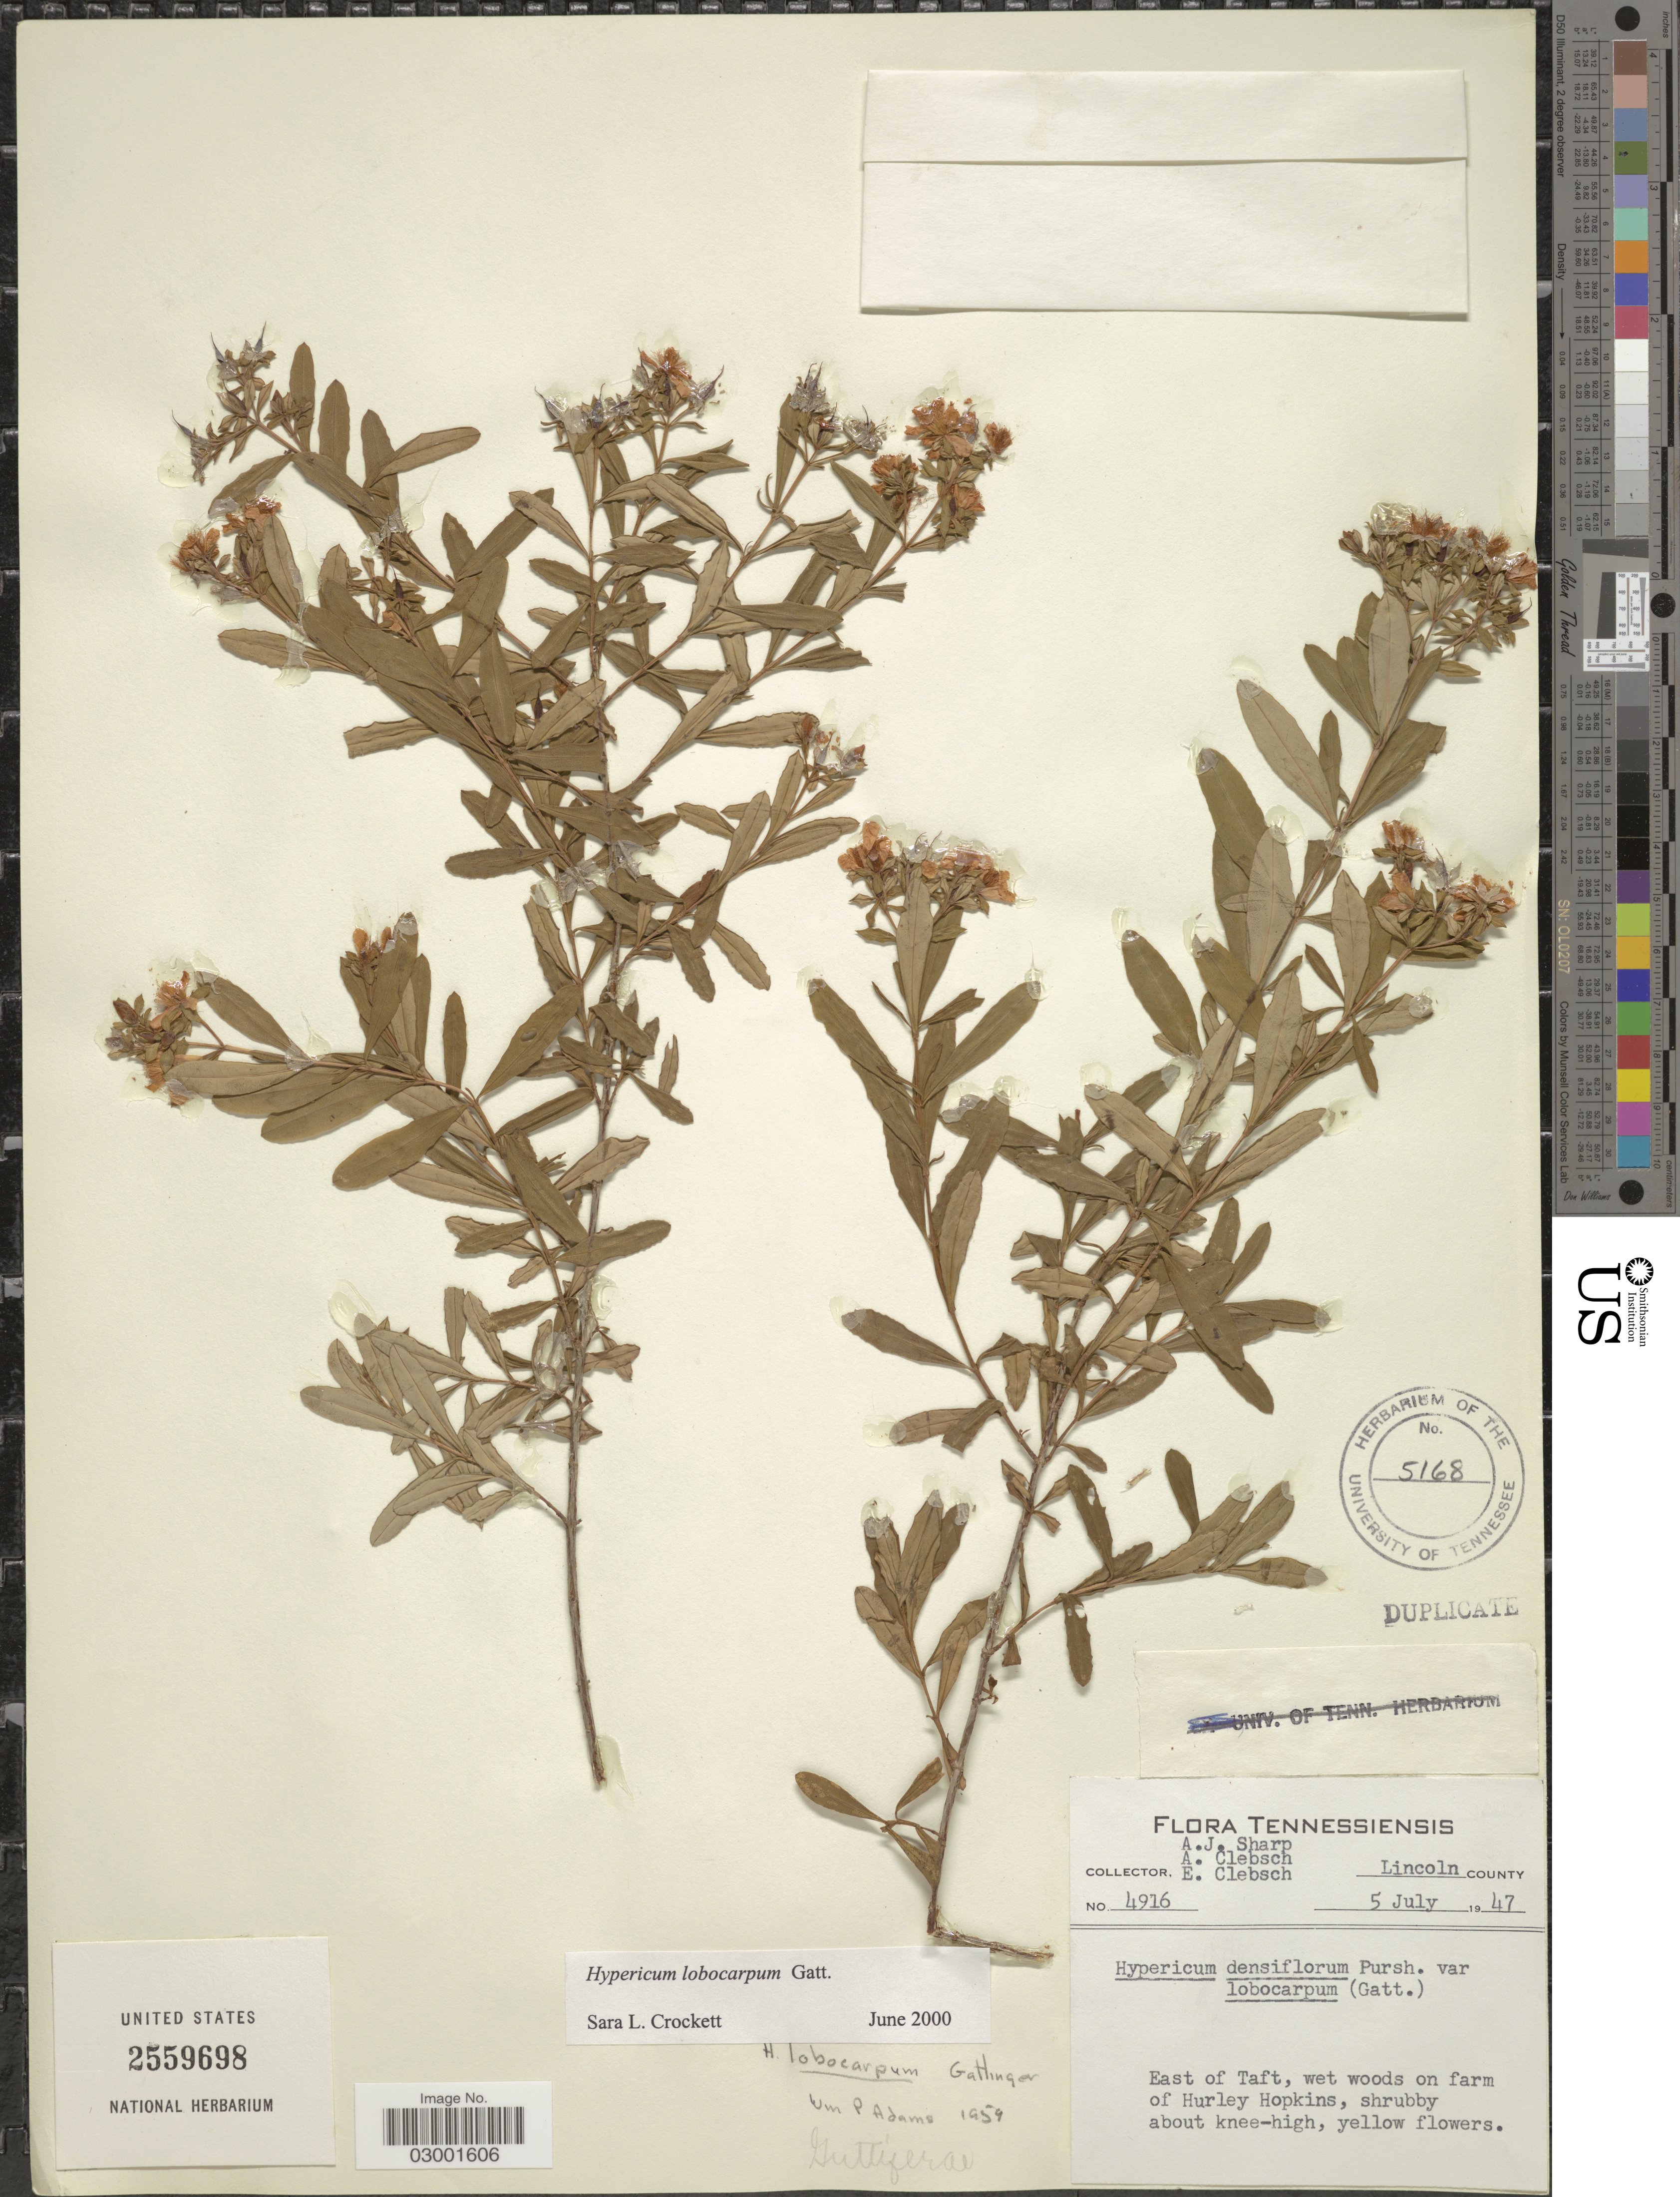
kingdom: Plantae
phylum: Tracheophyta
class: Magnoliopsida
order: Malpighiales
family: Hypericaceae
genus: Hypericum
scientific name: Hypericum lobocarpum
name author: Gatt.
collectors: A. J. Sharp, A. Clebsch & E. Clebsch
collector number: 4916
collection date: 1947-07-05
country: United States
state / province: Tennessee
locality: Lincoln County, east of Taft, wet woods on farm of Hurley Hopkins.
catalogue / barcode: US 2559698